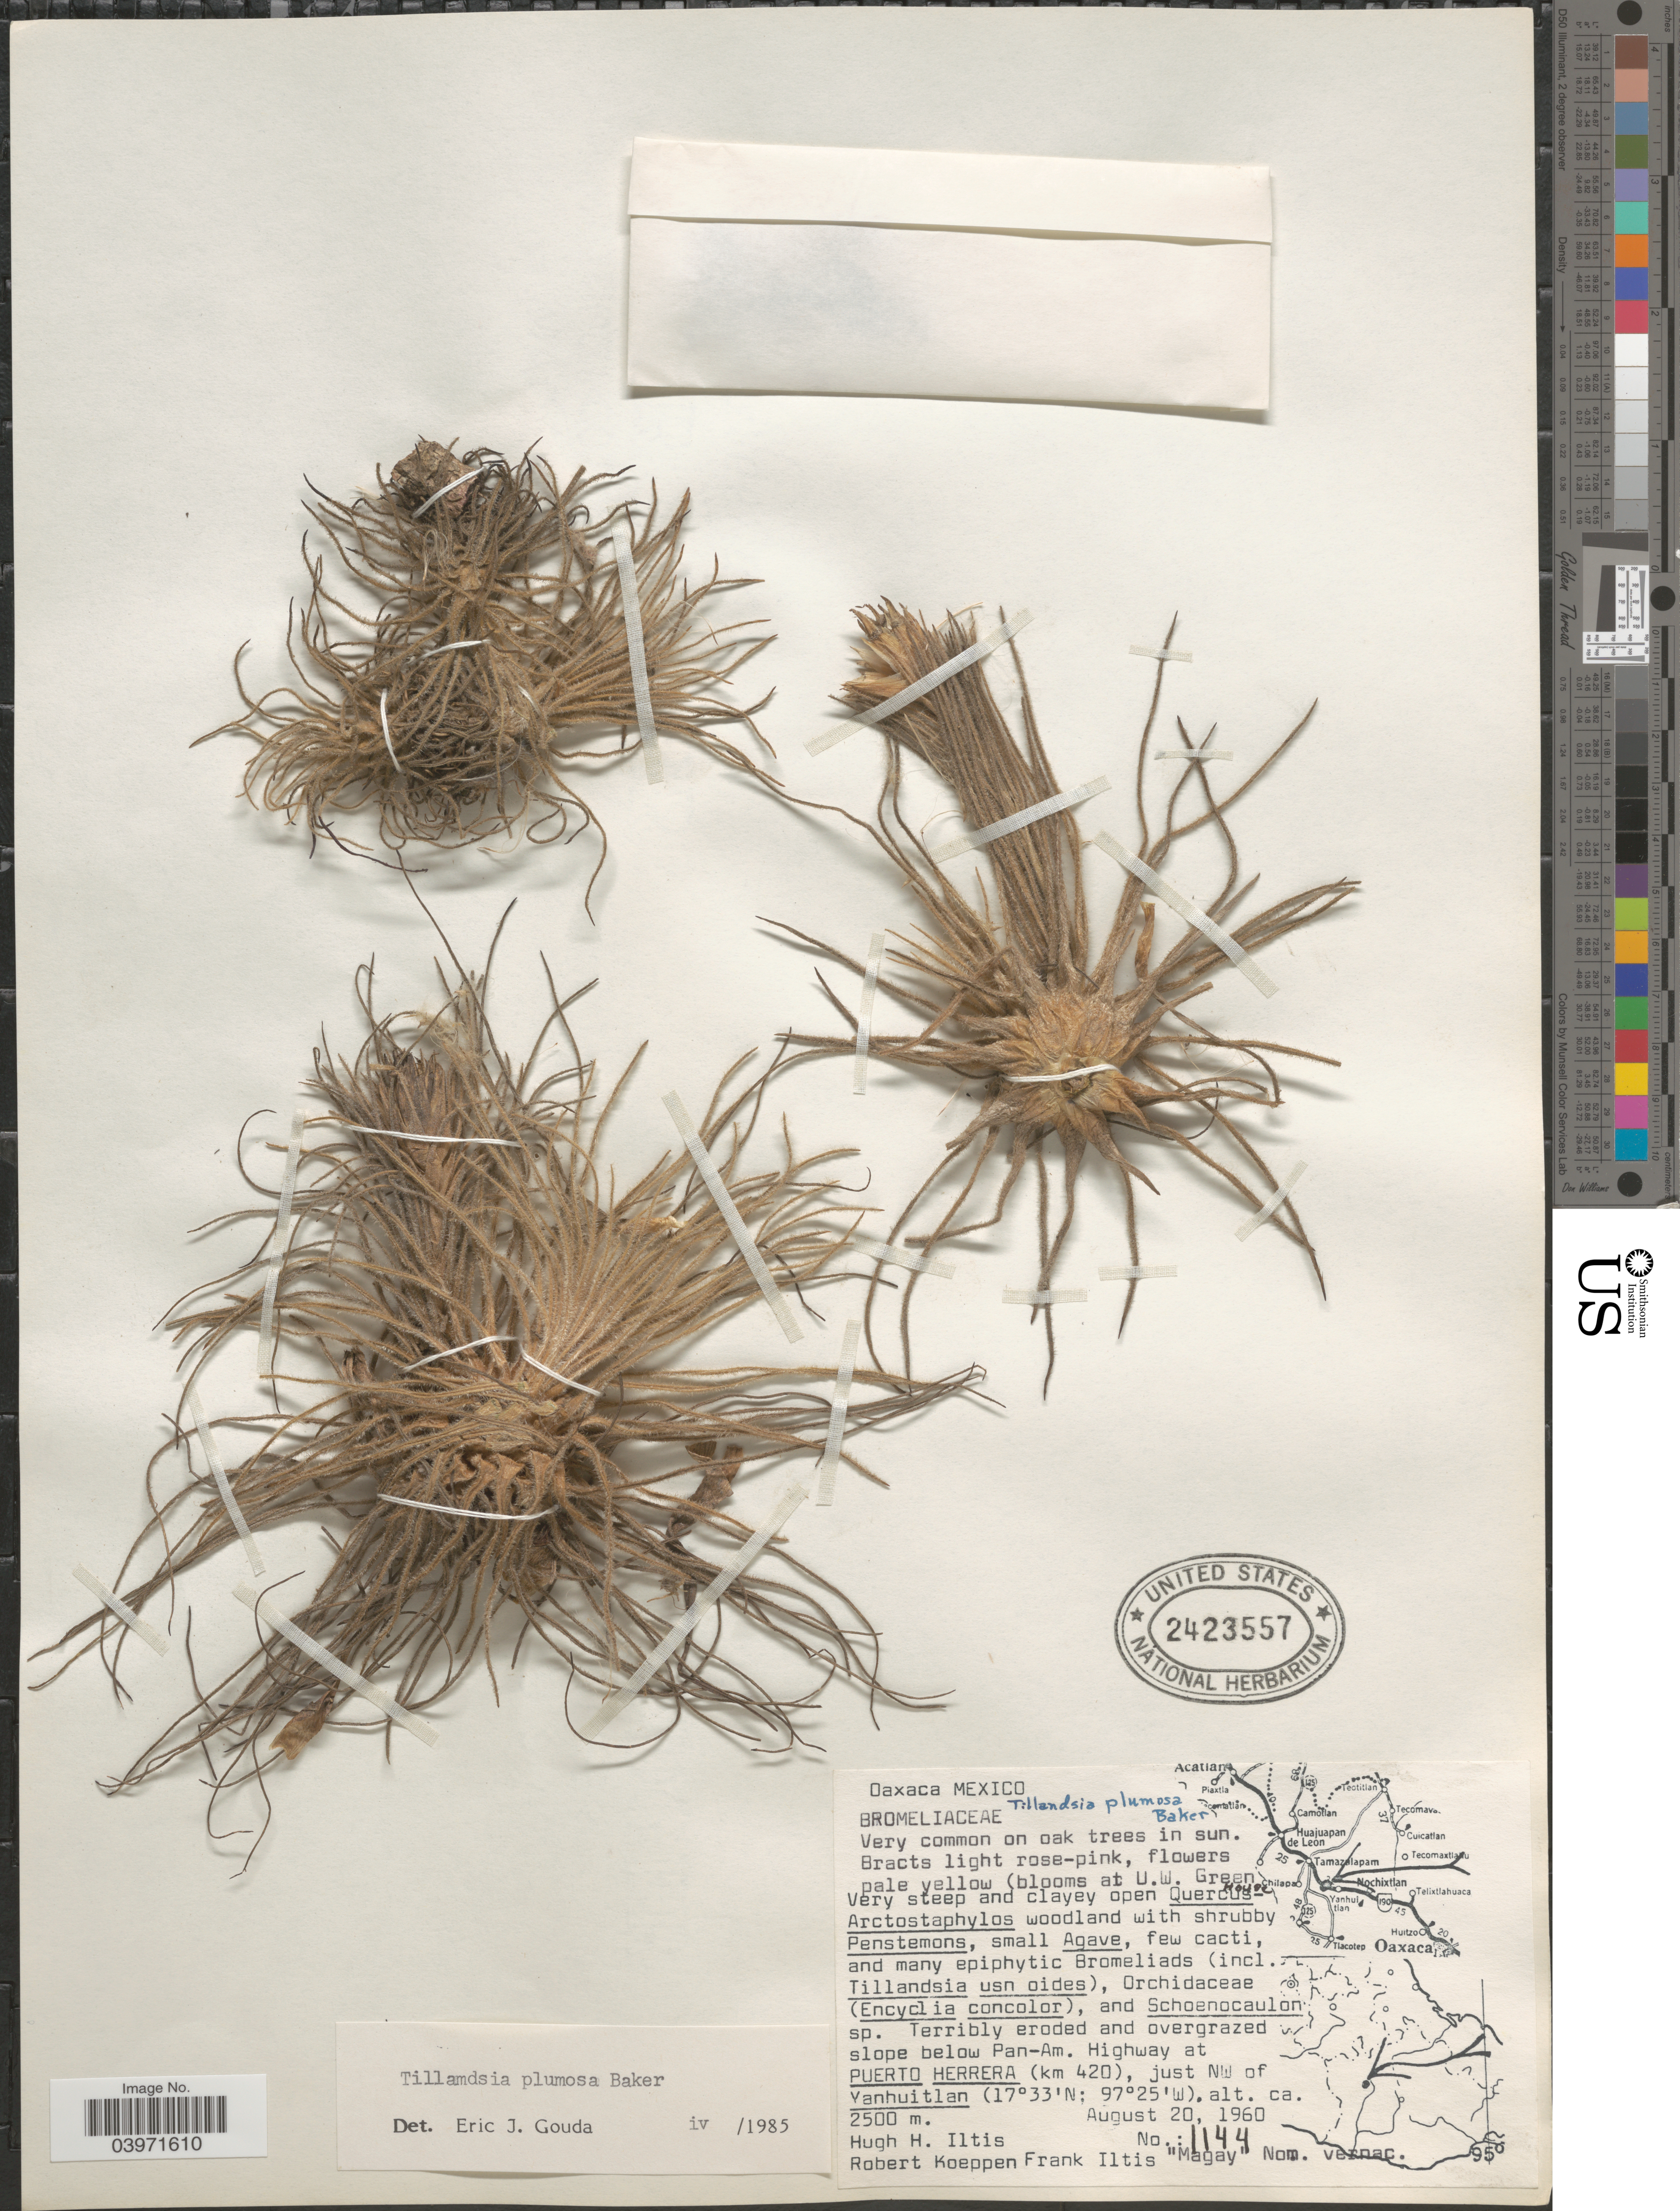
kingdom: Plantae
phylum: Tracheophyta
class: Liliopsida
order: Poales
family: Bromeliaceae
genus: Tillandsia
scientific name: Tillandsia plumosa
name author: Baker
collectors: H. H. Iltis & R. K. Iltis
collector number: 1144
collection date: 1960-08-20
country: Mexico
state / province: Oaxaca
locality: Terribly eroded and overgrazed slope below Pan-Am. Highway at Puerto Herrera (km 420), just NW of Vanhuitlan.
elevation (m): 2500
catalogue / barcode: US 2423557